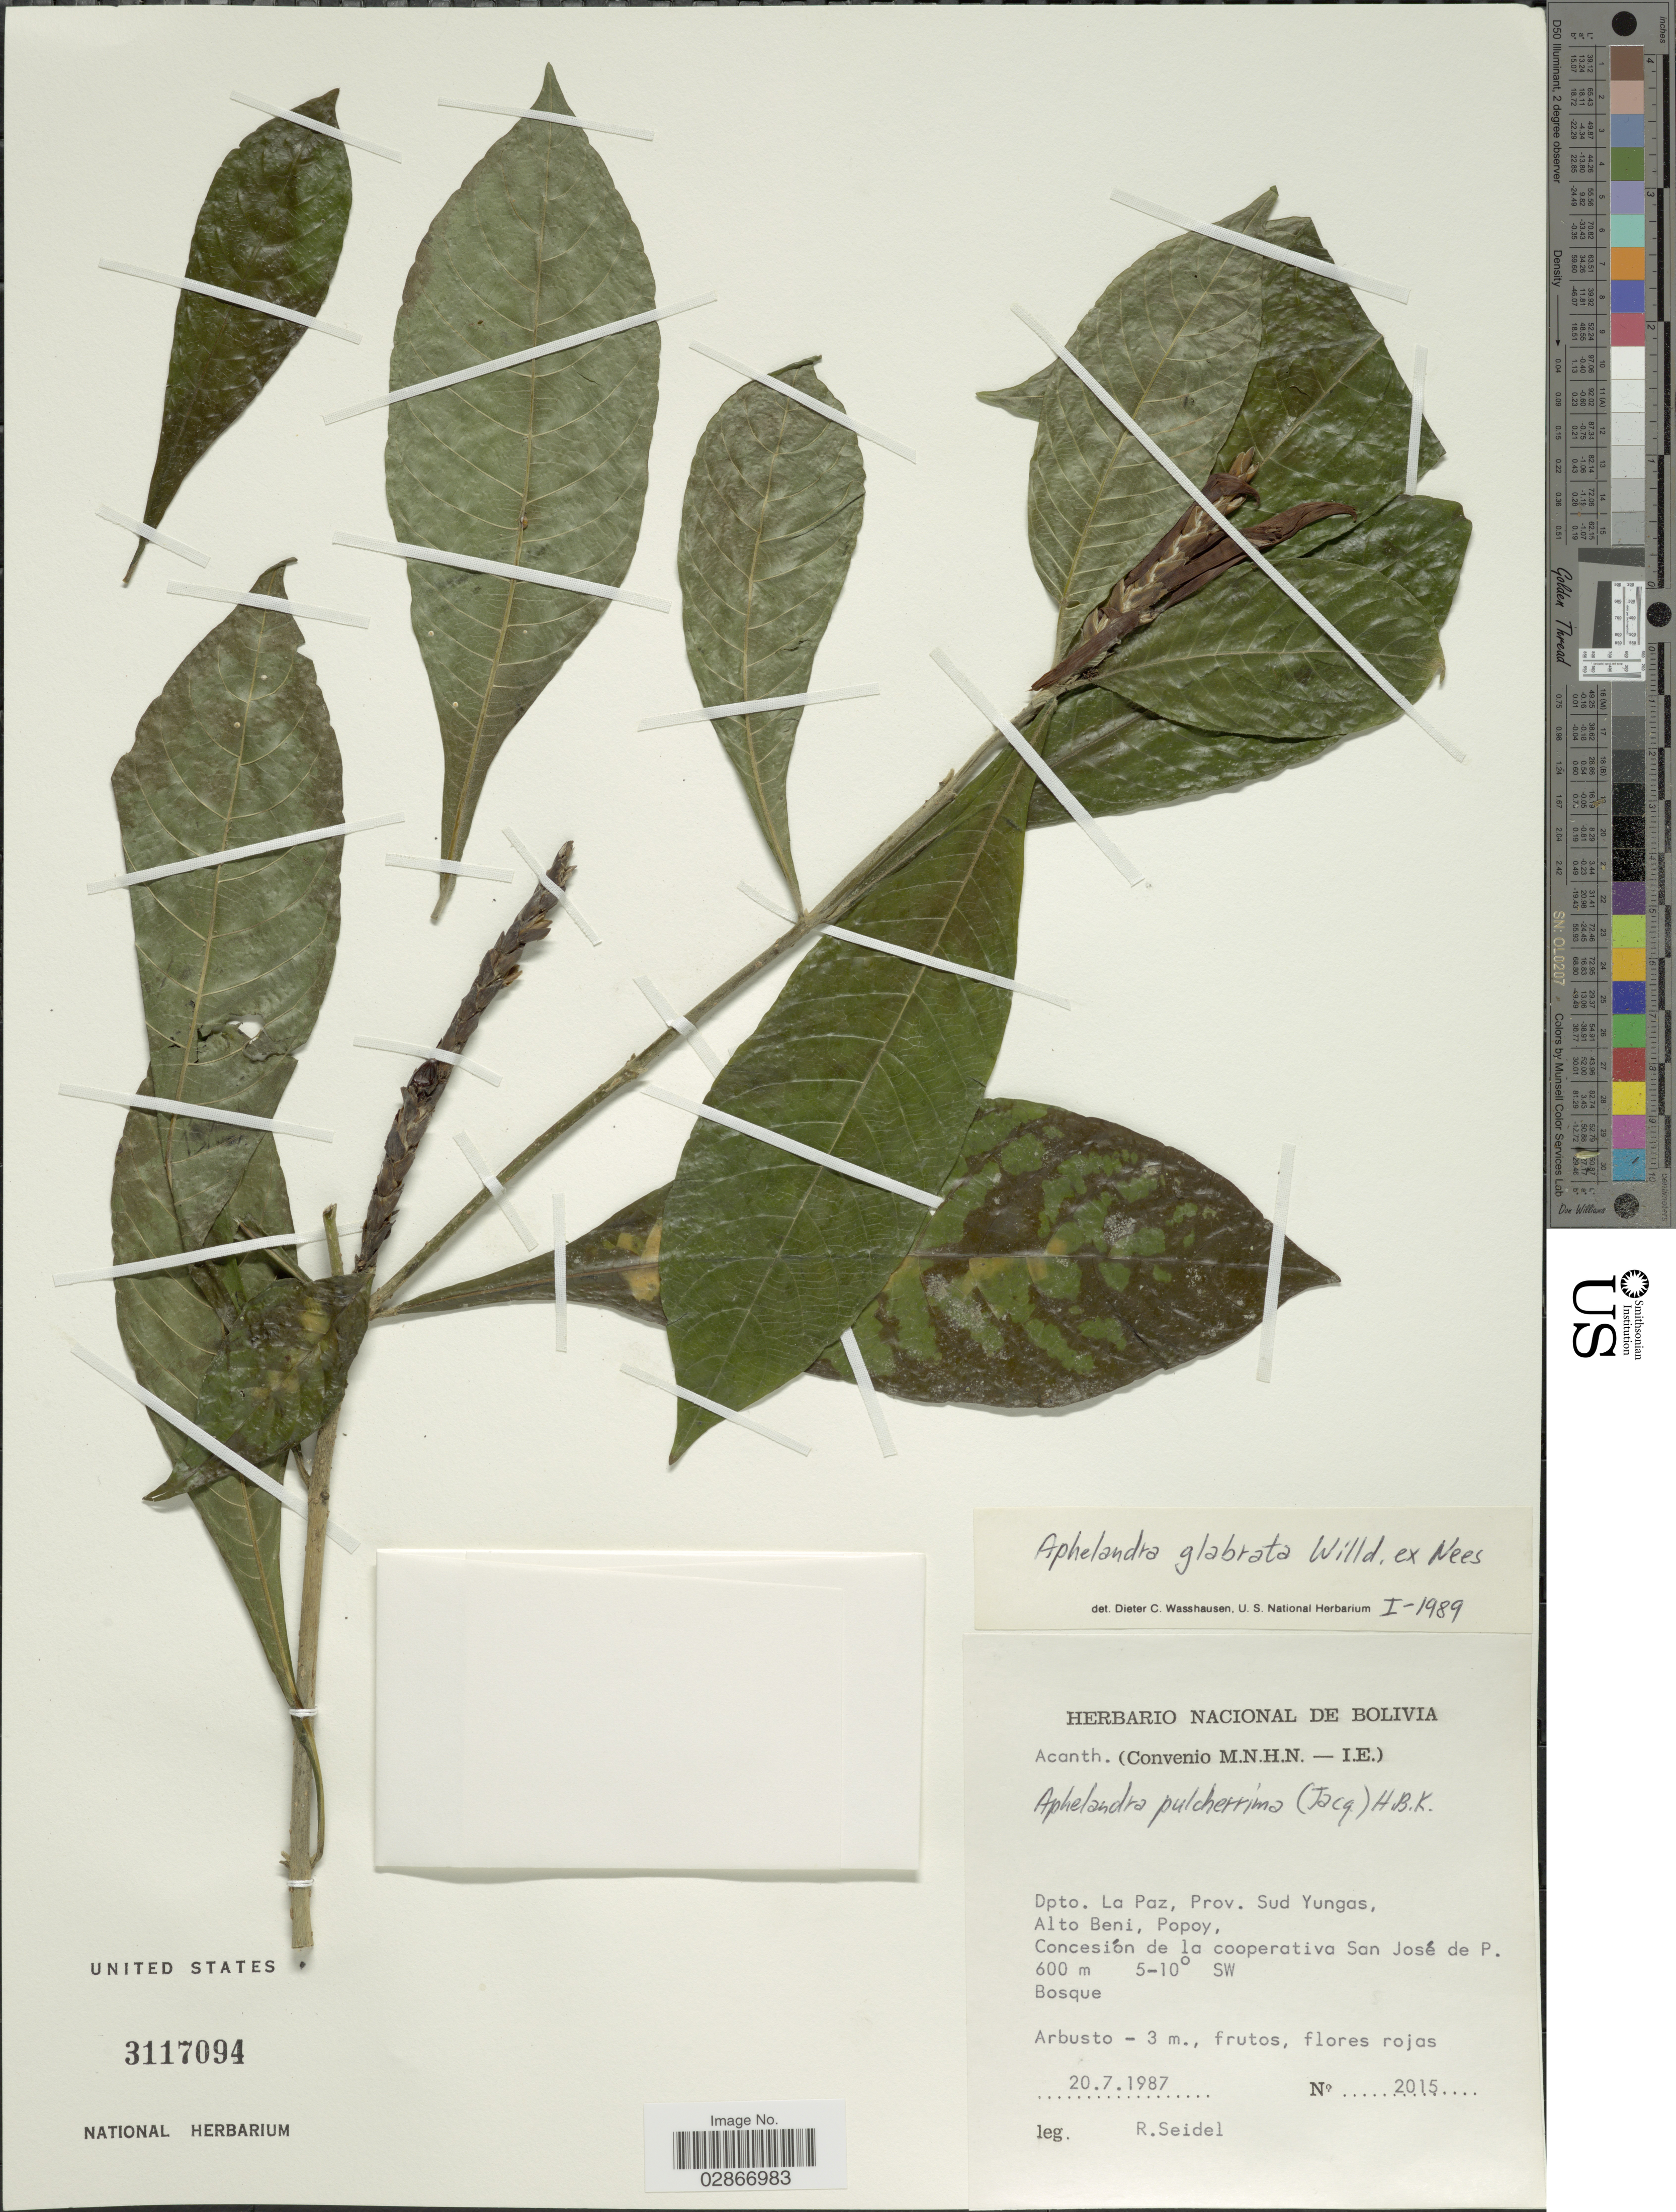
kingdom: Plantae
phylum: Tracheophyta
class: Magnoliopsida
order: Lamiales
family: Acanthaceae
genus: Aphelandra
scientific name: Aphelandra glabrata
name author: Willd. ex Nees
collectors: R. Seidel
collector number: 2015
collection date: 1987-07-20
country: Bolivia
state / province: La Paz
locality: Dpto. La Paz, Prov. Sud Yungas, Alto Beni, Popoy, Concesión de la cooperativa San José de P.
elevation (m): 600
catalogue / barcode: US 3117094